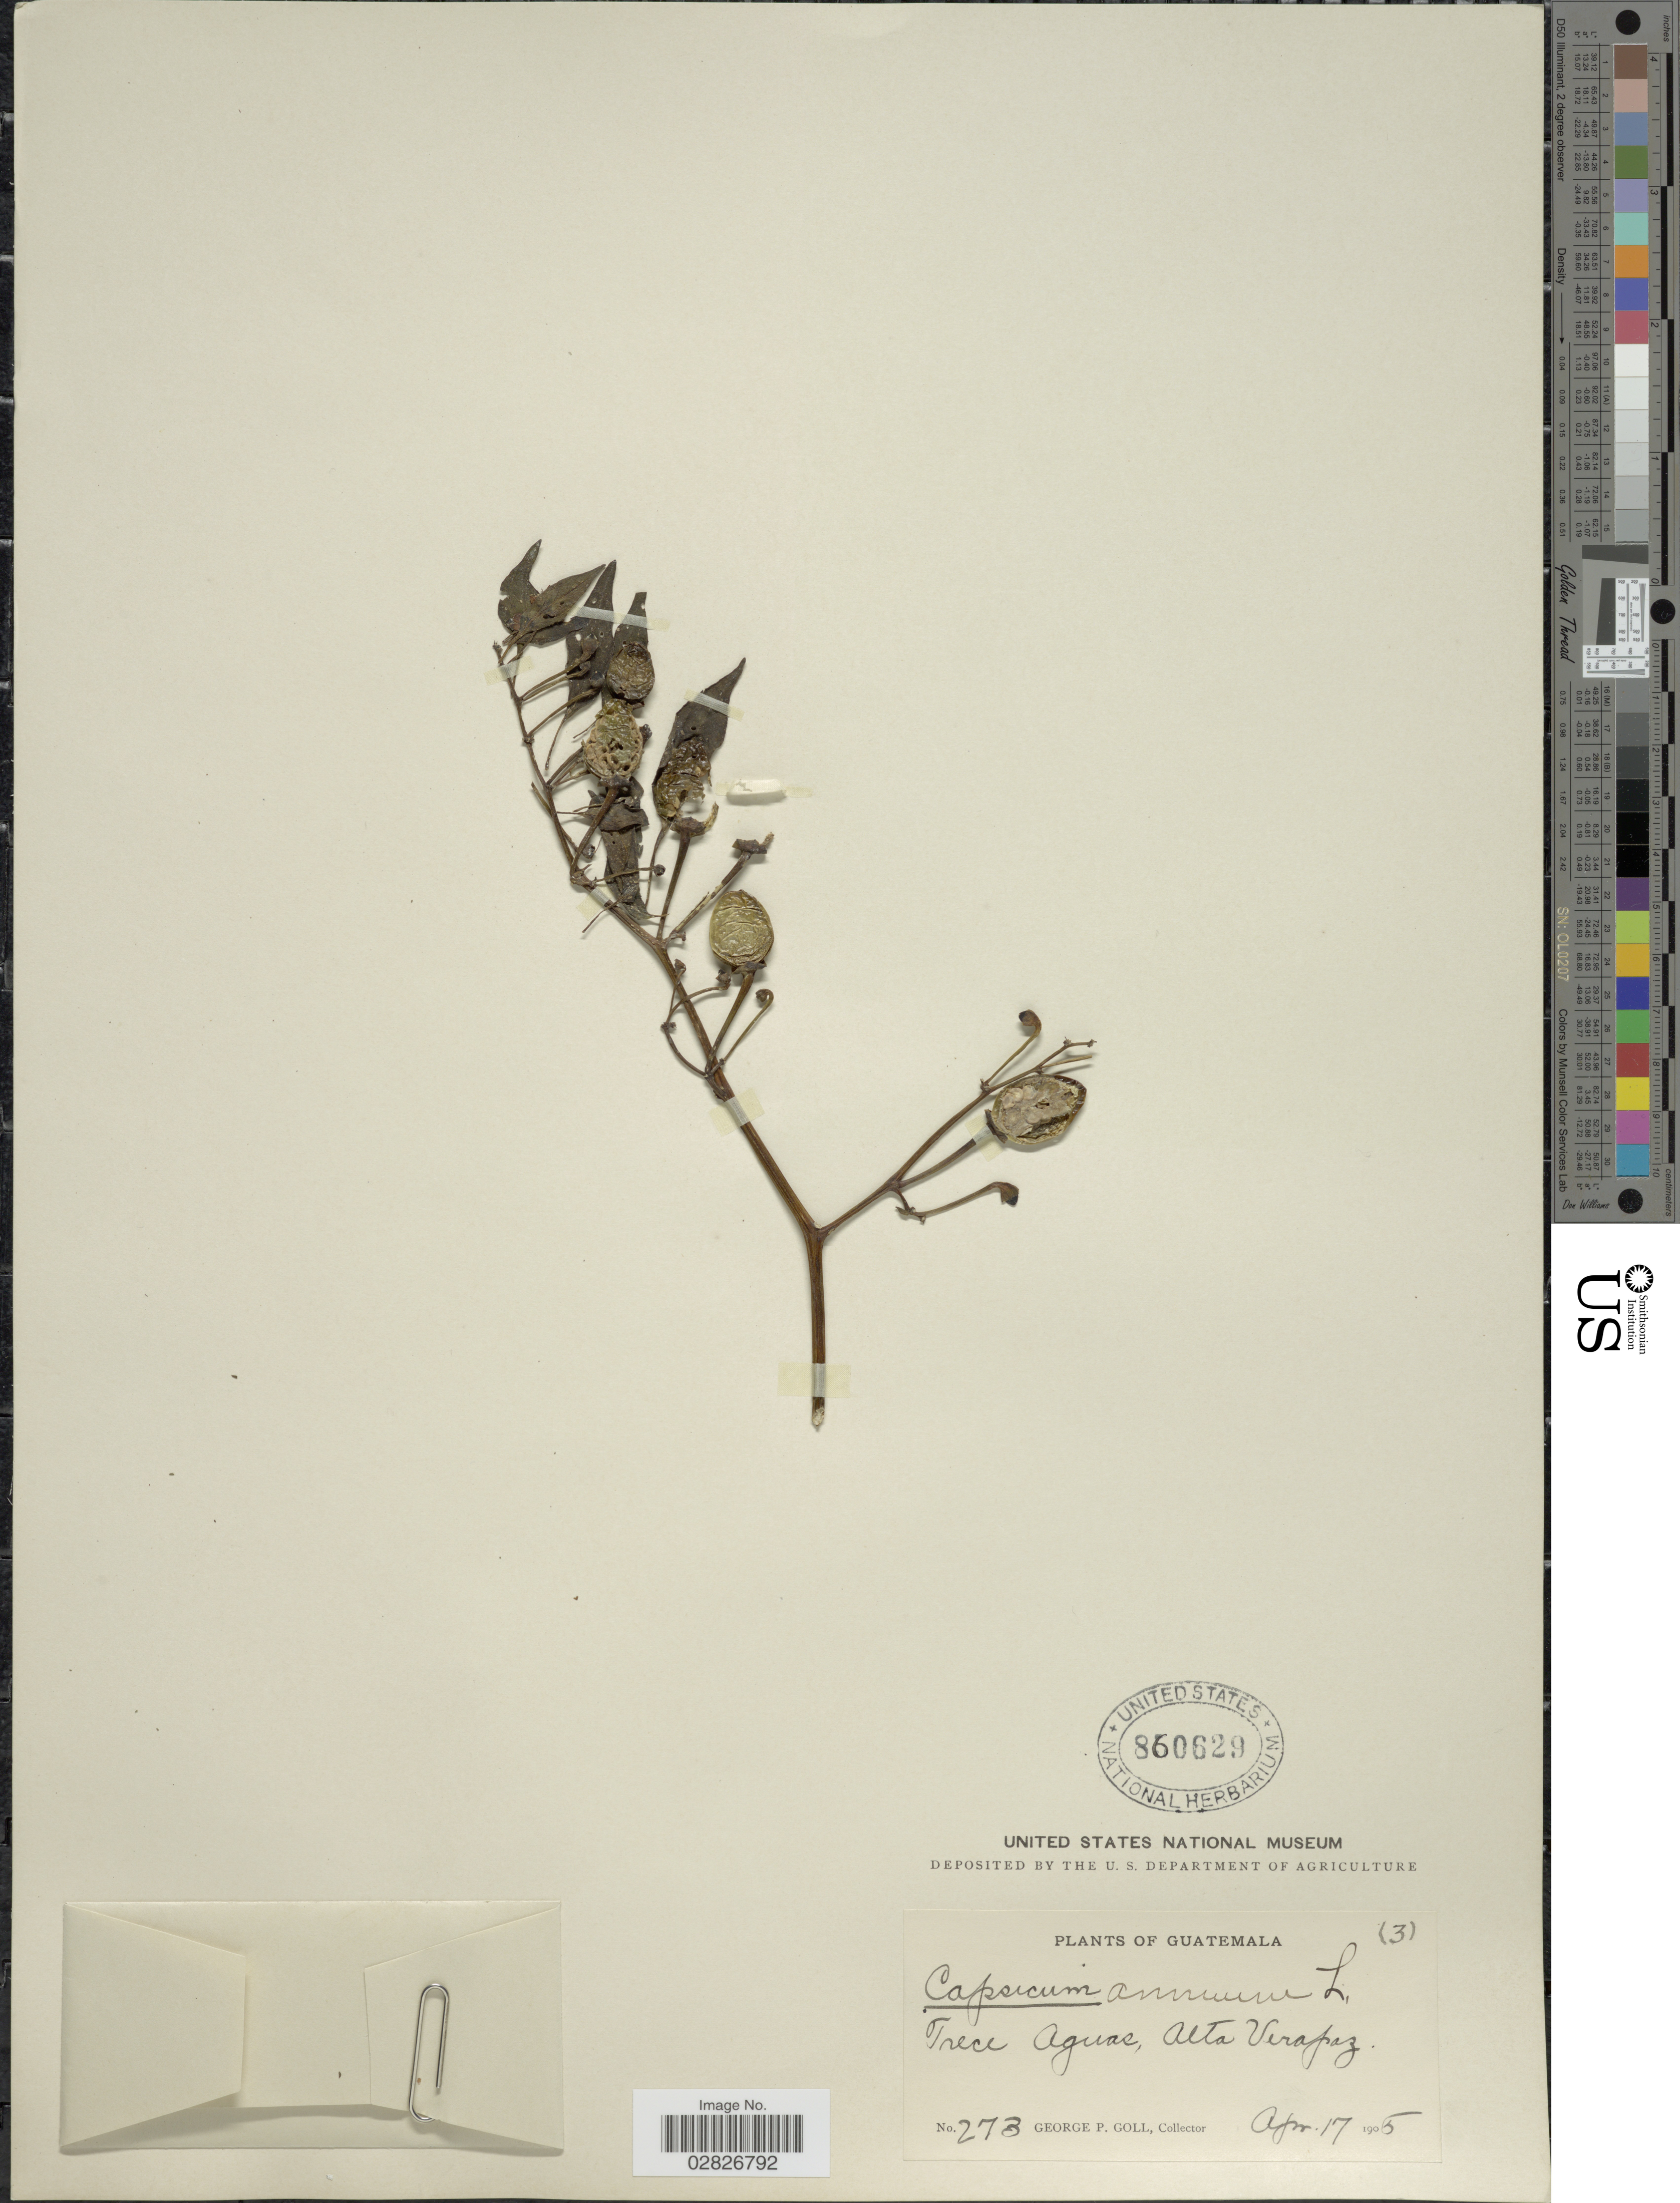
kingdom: Plantae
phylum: Tracheophyta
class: Magnoliopsida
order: Solanales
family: Solanaceae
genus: Capsicum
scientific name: Capsicum annuum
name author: L.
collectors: G. P. Goll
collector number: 273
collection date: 1905-04-17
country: Guatemala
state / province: Alta Verapaz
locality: Trece Aguas.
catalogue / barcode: US 860629